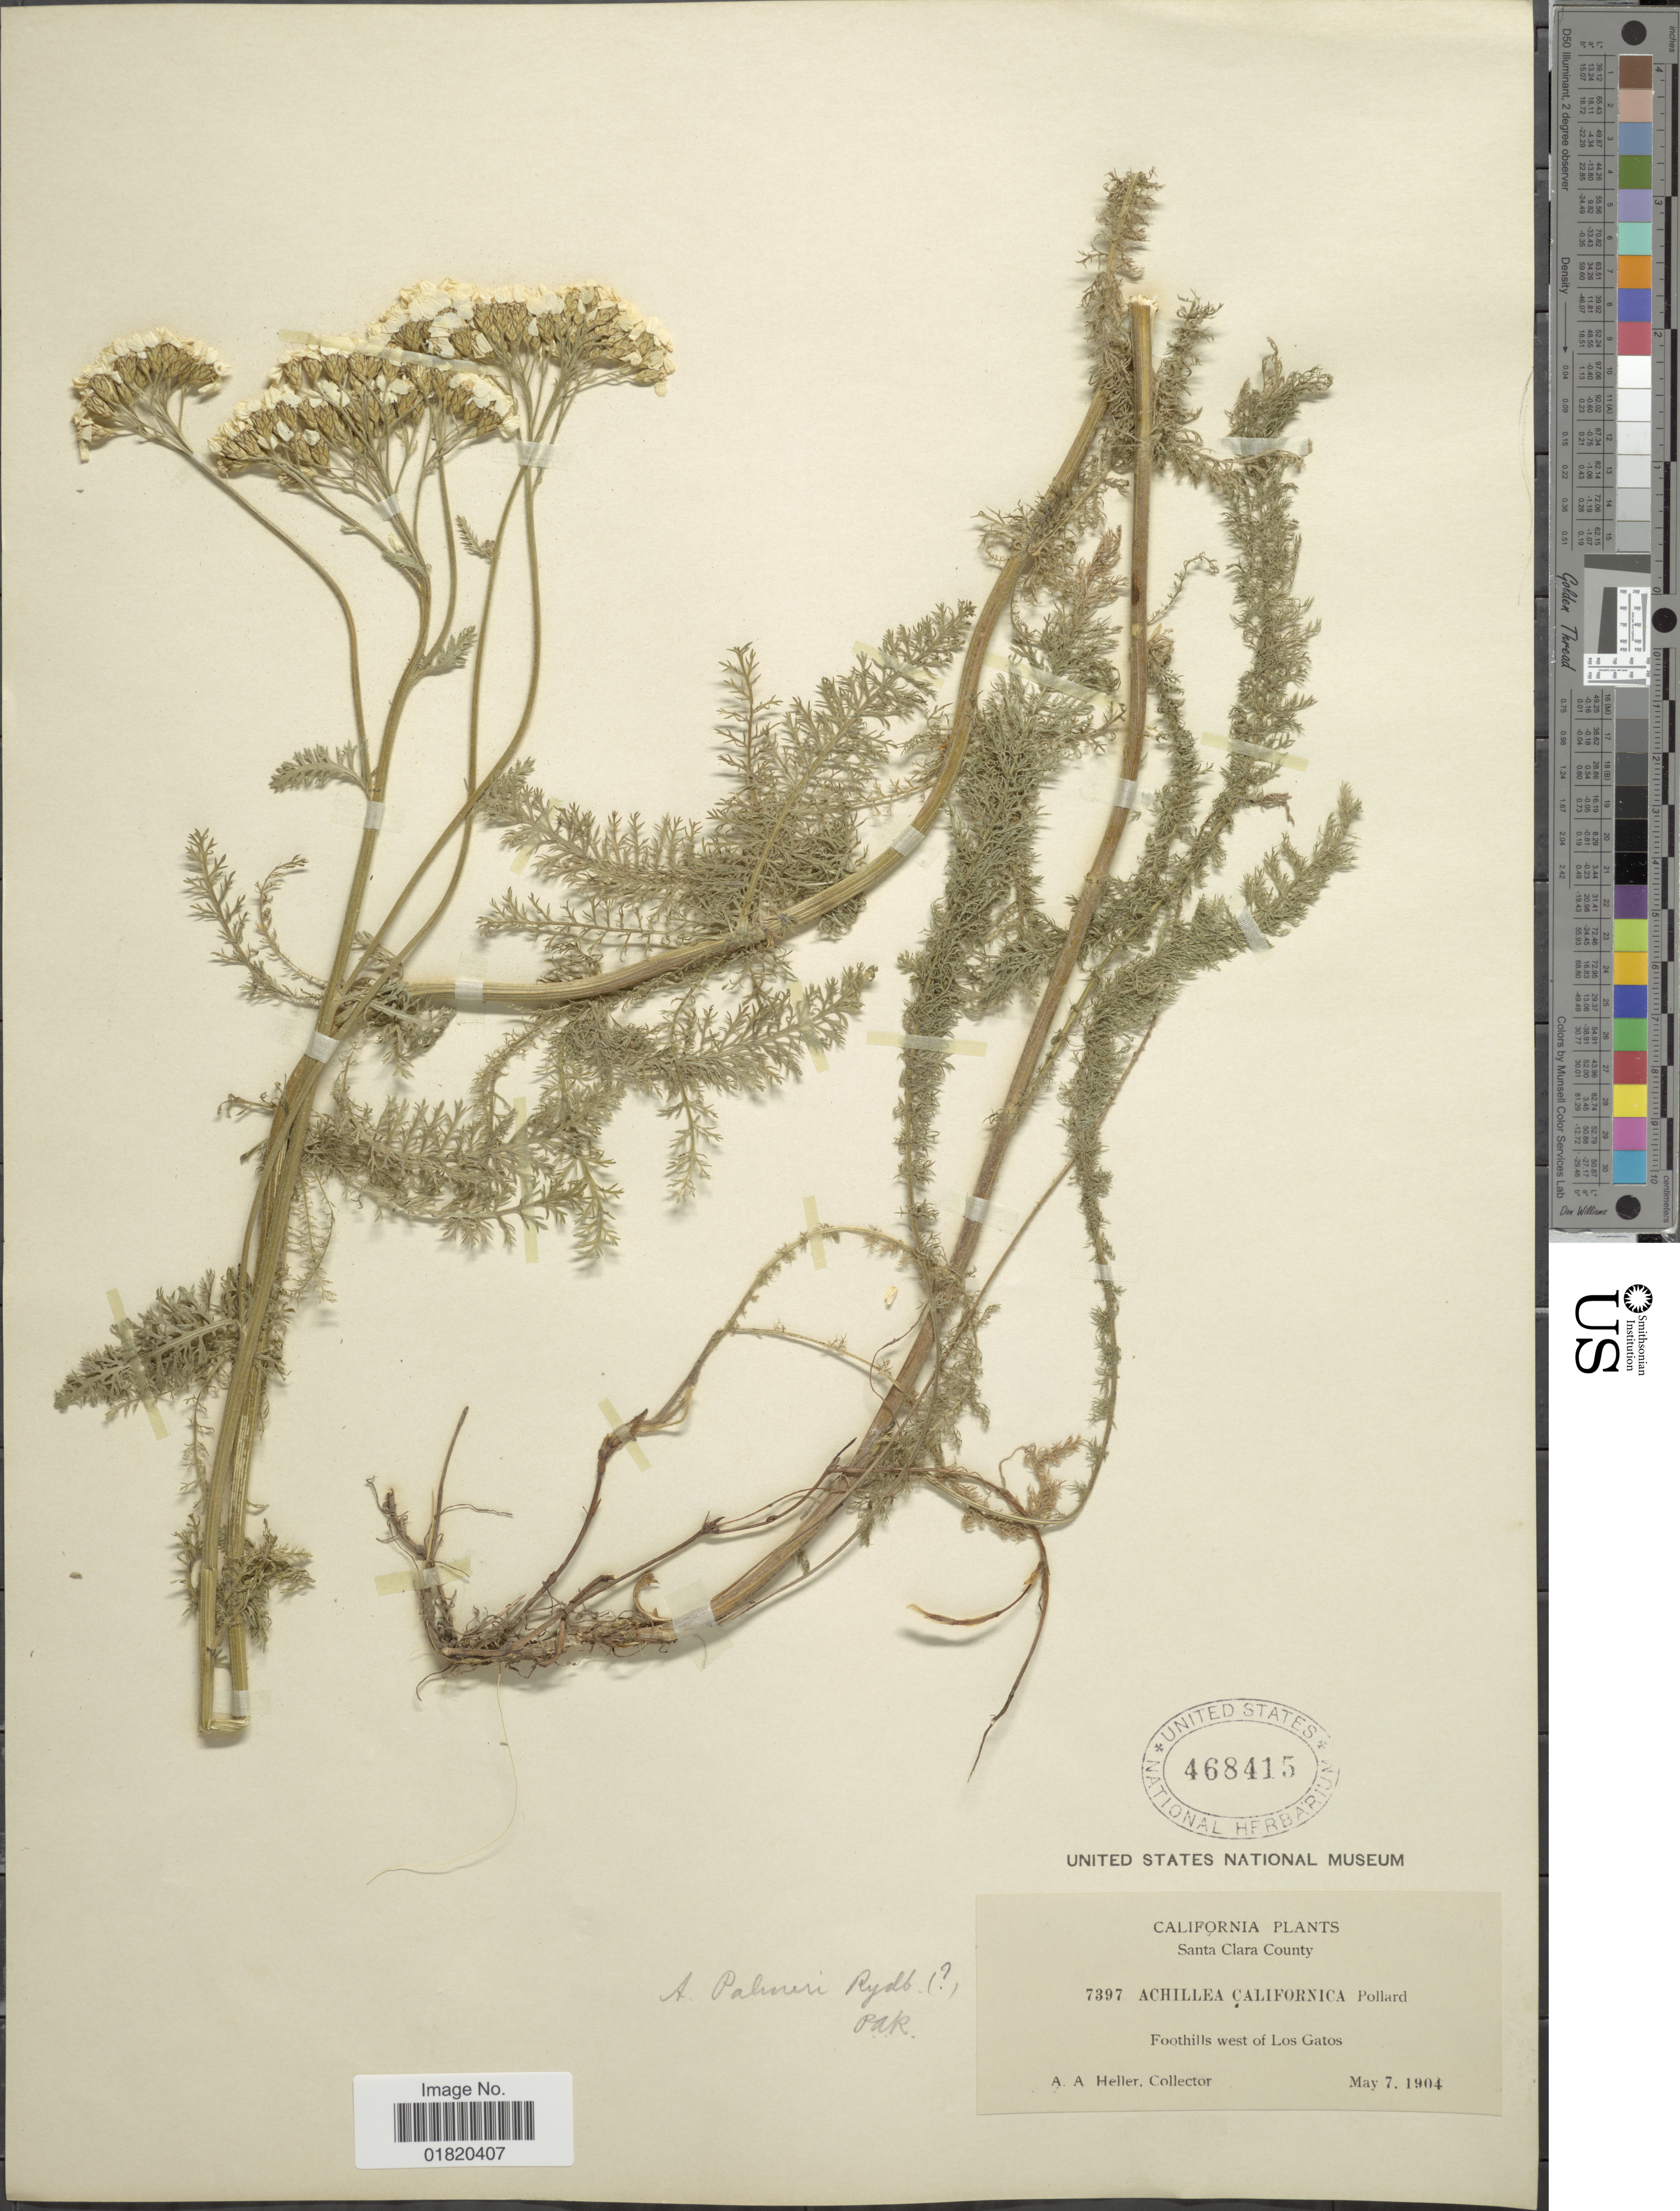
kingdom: Plantae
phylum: Tracheophyta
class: Magnoliopsida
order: Asterales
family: Asteraceae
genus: Achillea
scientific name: Achillea palmeri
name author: Rydb.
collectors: A. A. Heller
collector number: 7397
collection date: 1904-05-07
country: United States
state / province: California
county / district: Santa Clara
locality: Santa Clara County. Foothills west of Los Gatos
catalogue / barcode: US 468415